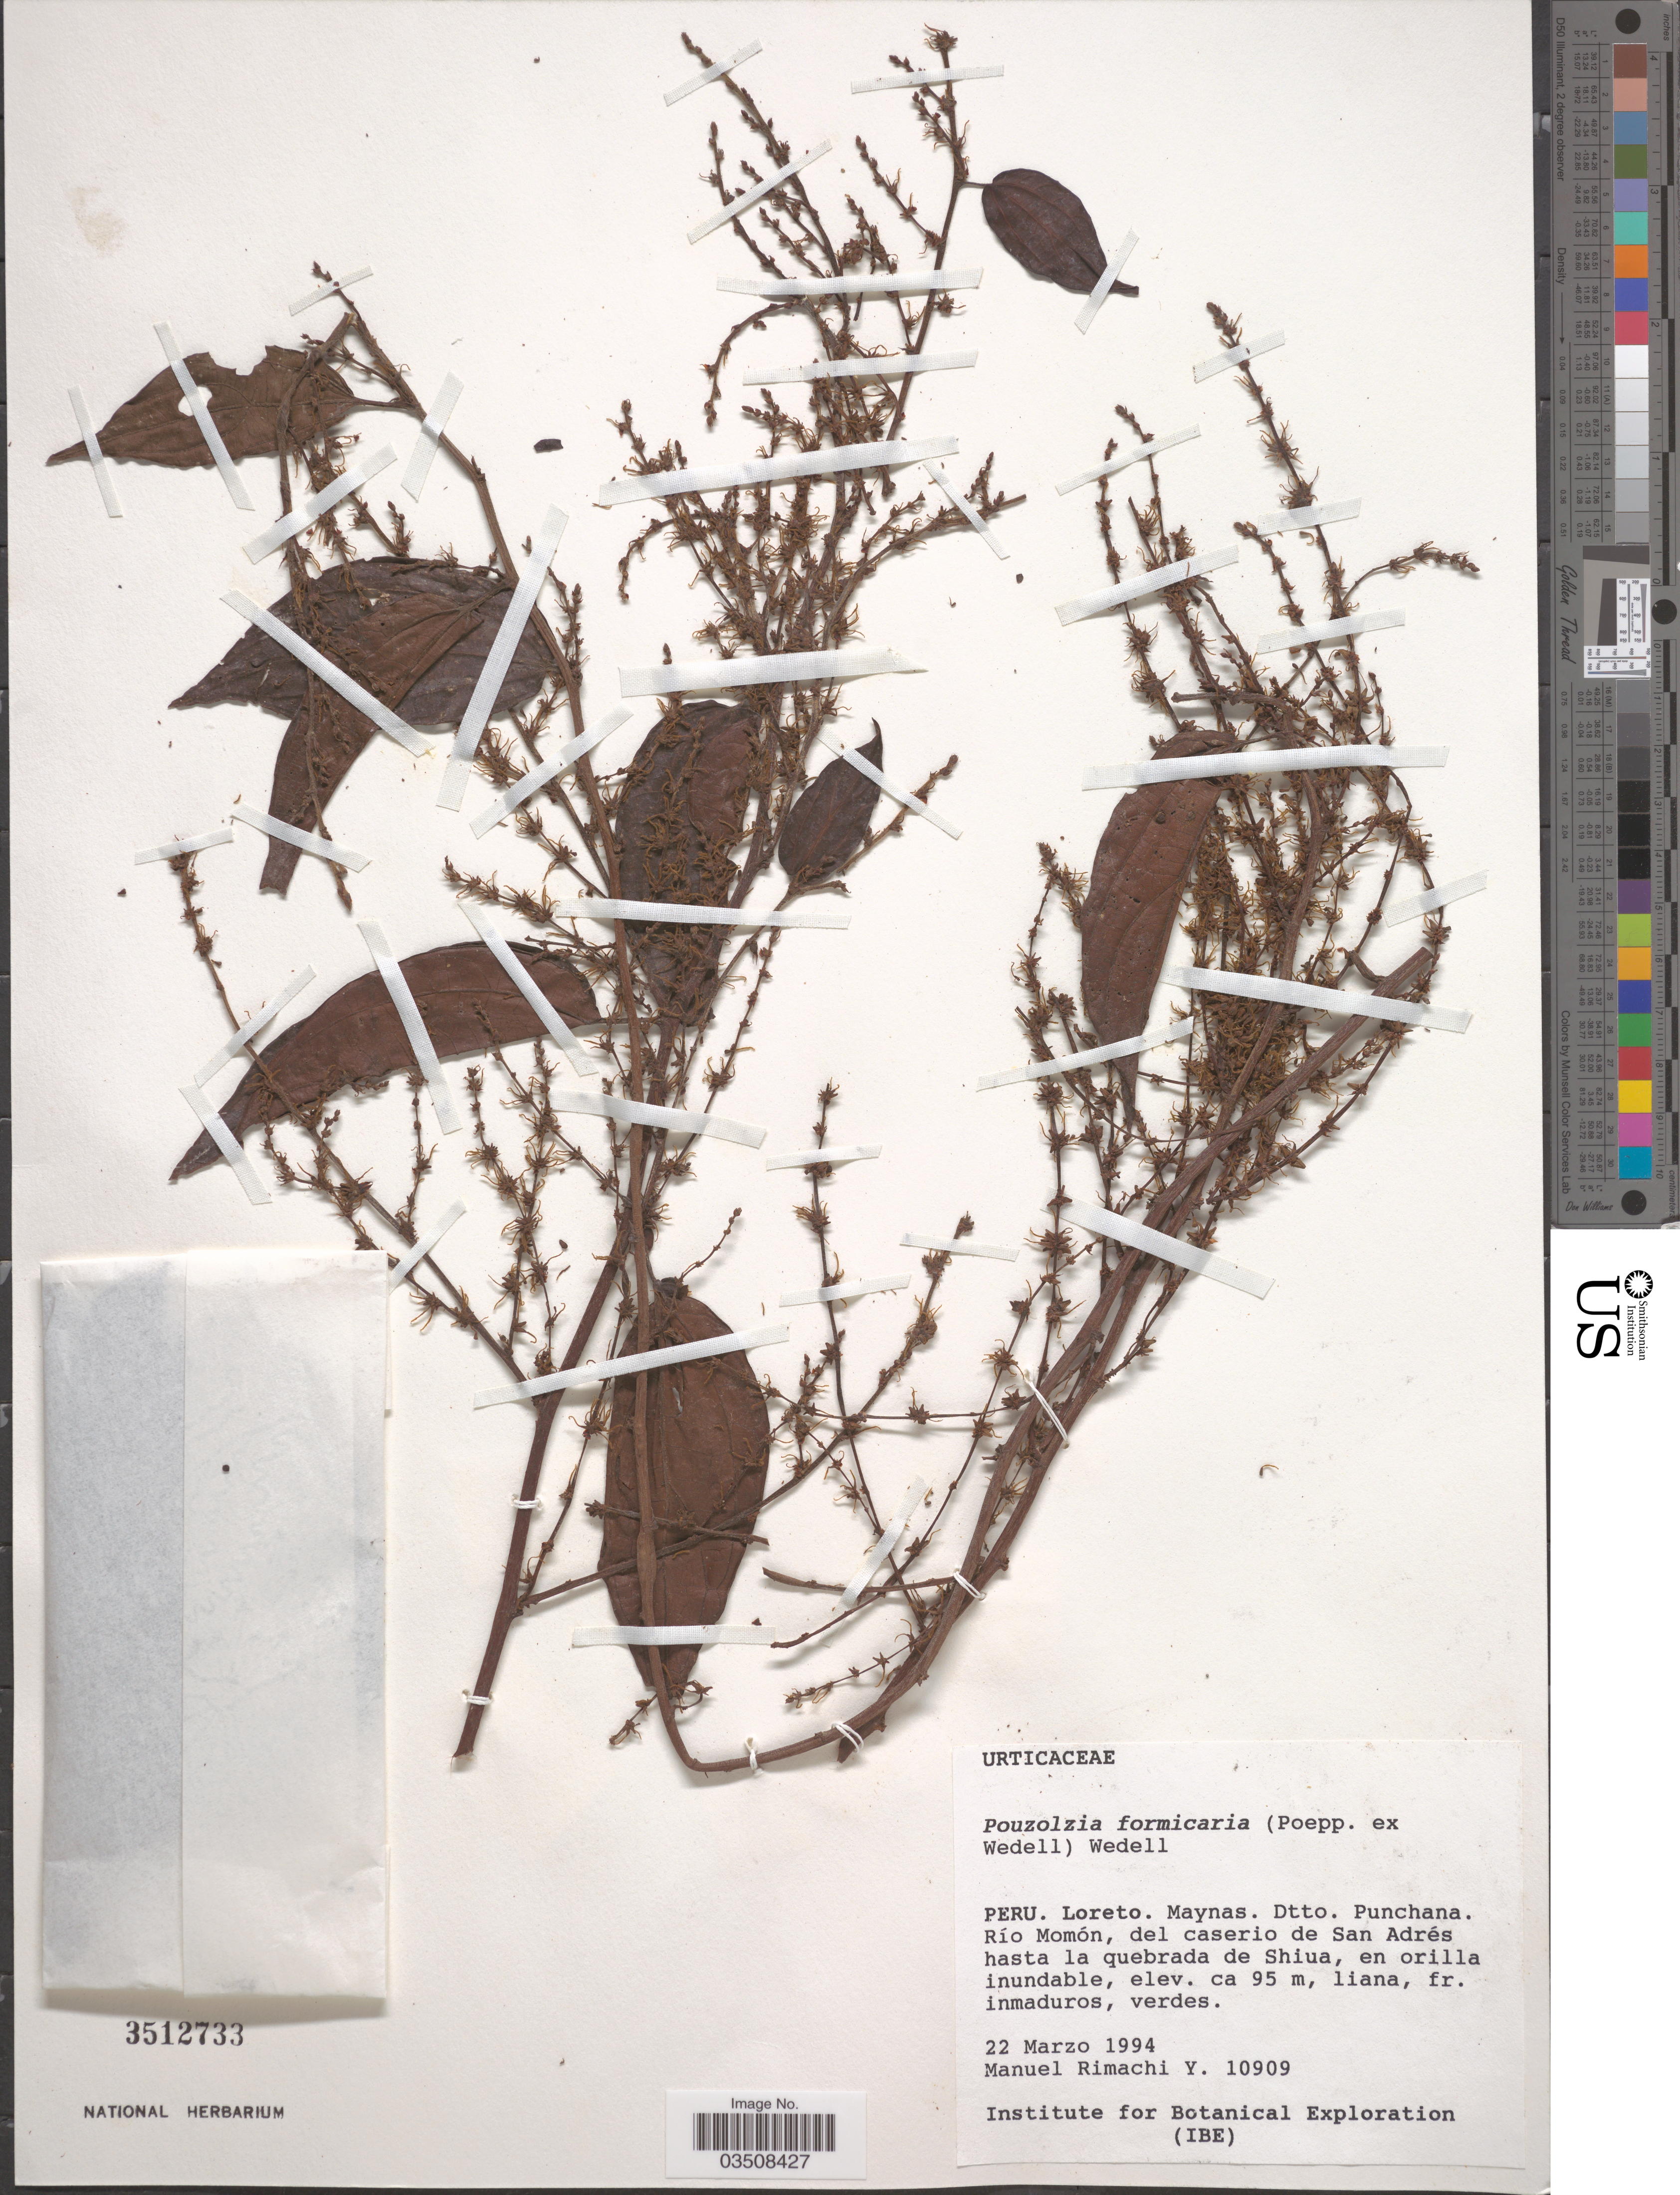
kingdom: Plantae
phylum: Tracheophyta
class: Magnoliopsida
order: Rosales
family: Urticaceae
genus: Pouzolzia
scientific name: Pouzolzia formicaria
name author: (Poepp. ex Wedd.) Wedd.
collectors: M. Rimachi Y.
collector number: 10909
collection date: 1994-03-22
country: Peru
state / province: Loreto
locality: Maynas. Dtto. Punchana. Río Momón, del caserio de San Adrés hasta la quebrada de Shiua, en orilla inundable.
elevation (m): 95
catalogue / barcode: US 3512733